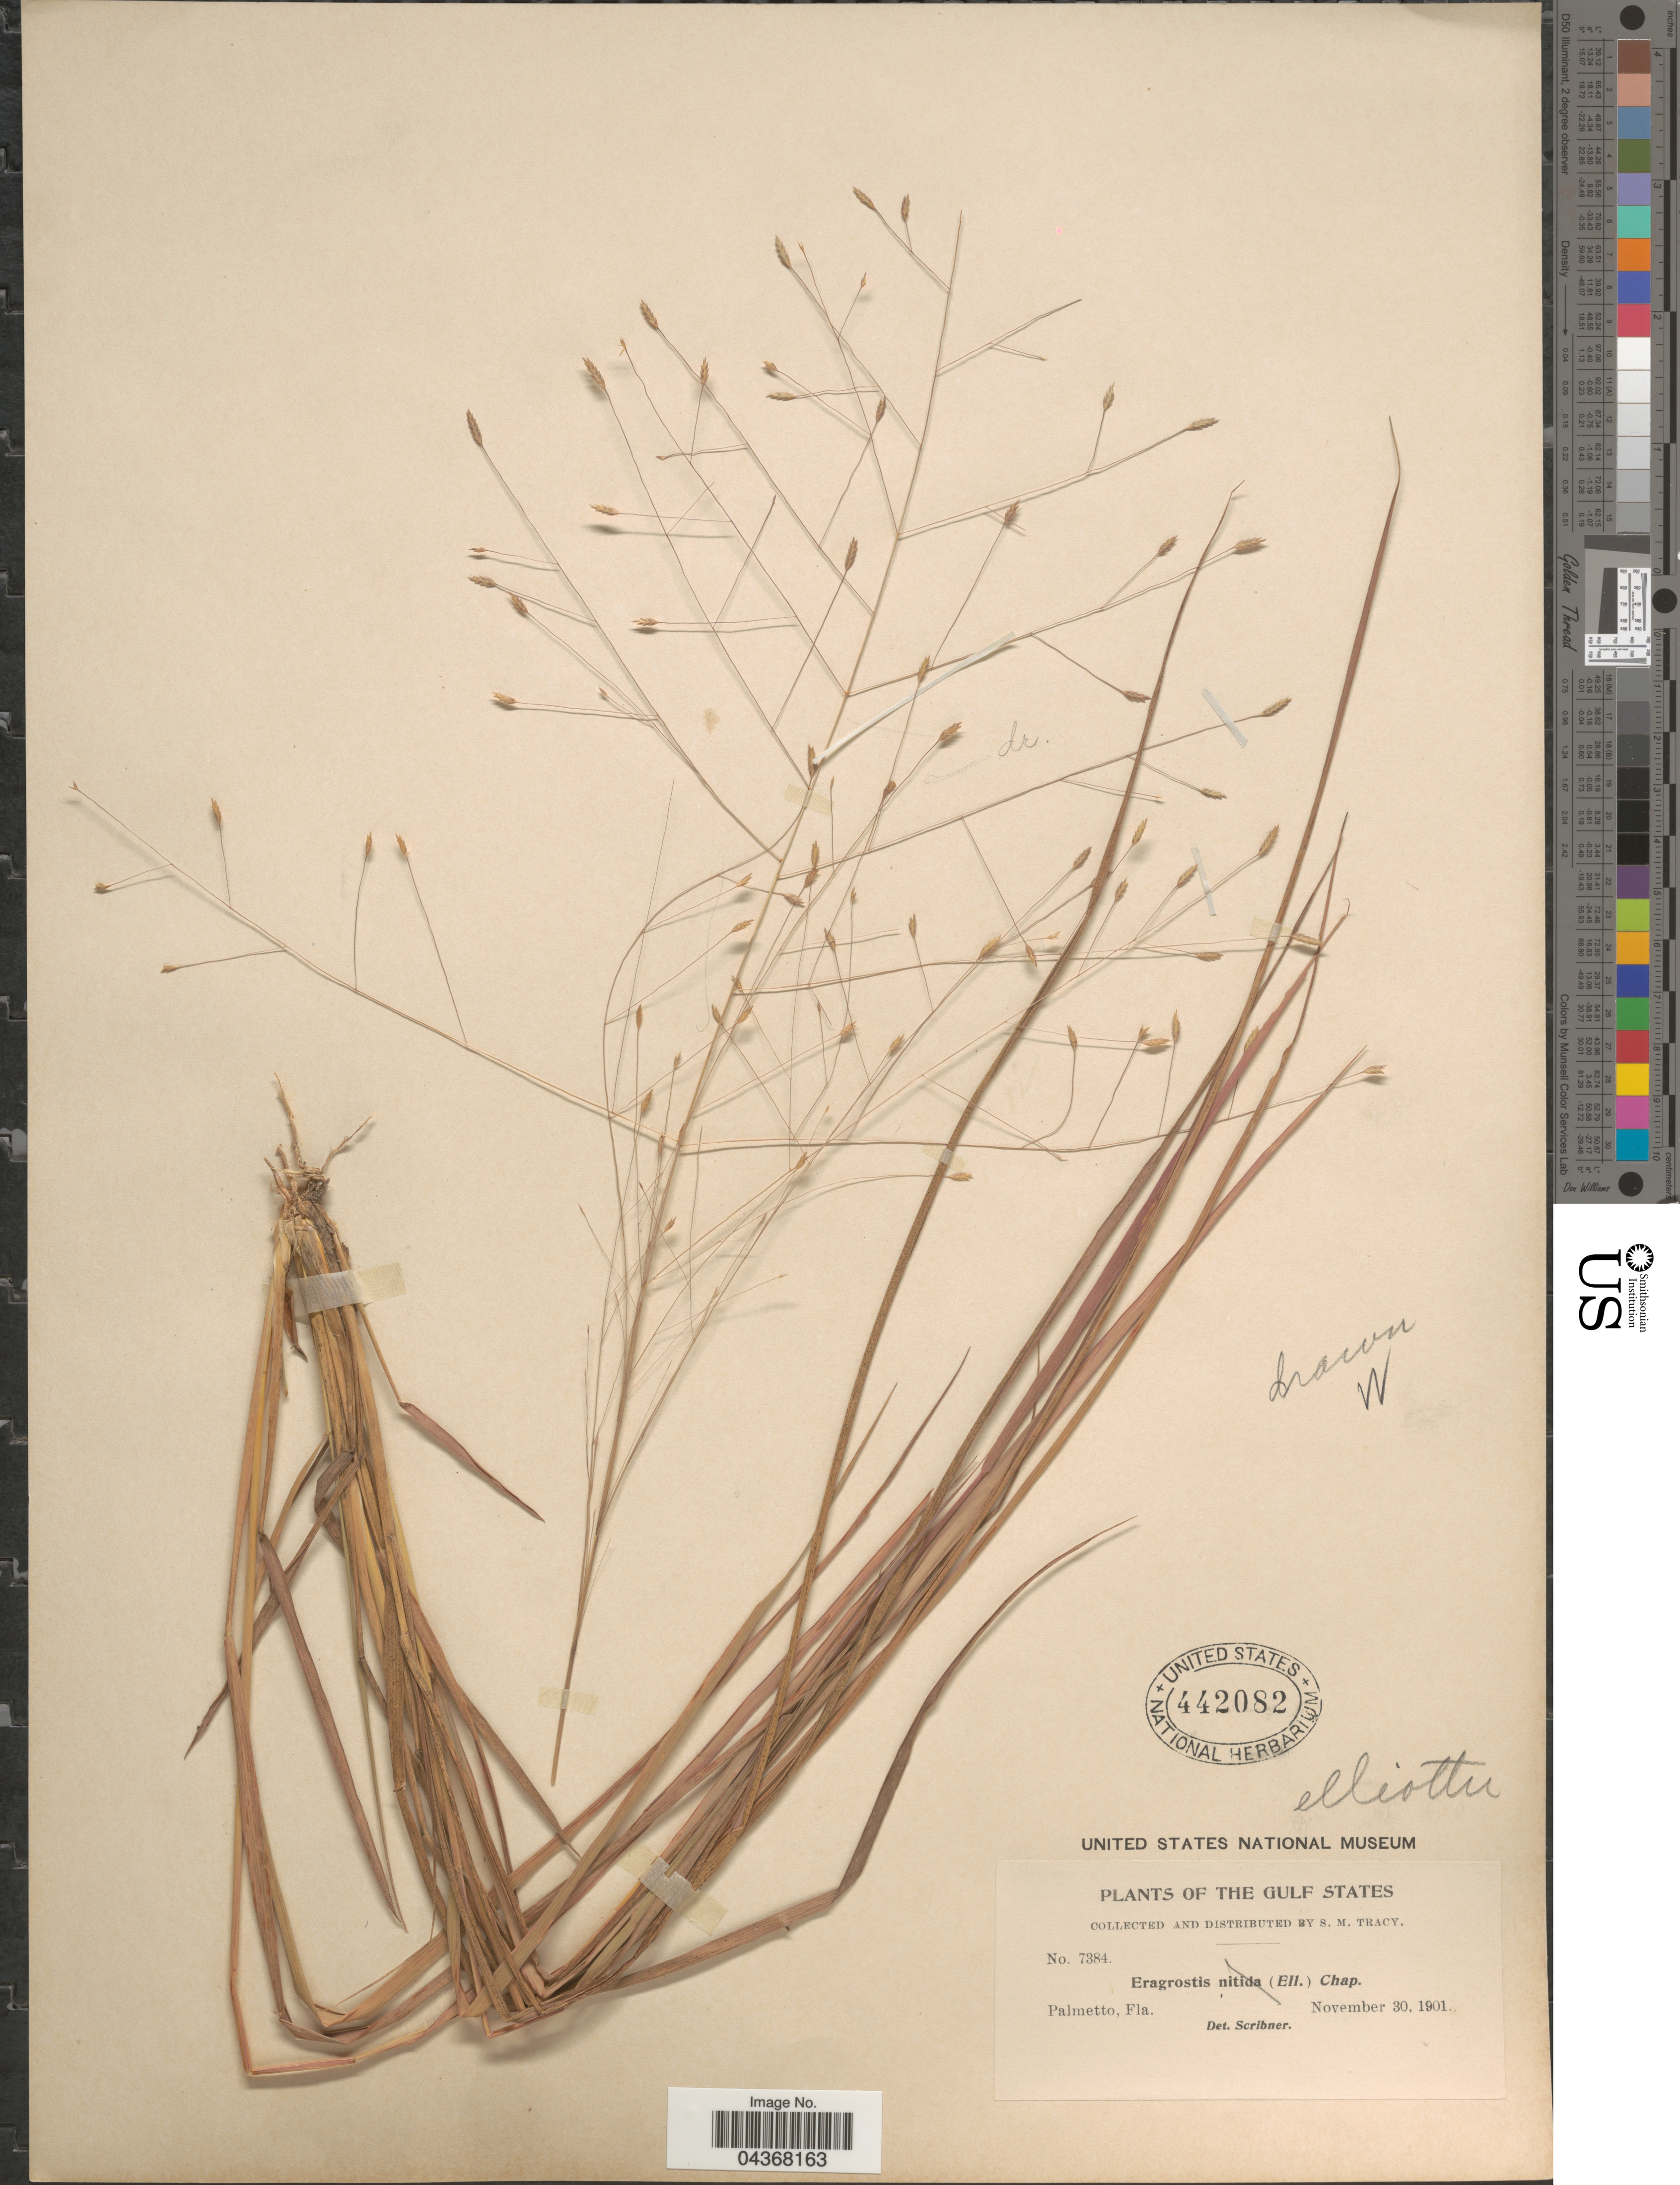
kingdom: Plantae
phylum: Tracheophyta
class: Liliopsida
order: Poales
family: Poaceae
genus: Eragrostis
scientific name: Eragrostis elliottii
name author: S. Watson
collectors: S. M. Tracy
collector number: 7384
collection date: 1901-11-30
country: United States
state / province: Florida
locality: The Gulf States. Palmetto.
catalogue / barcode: US 442082